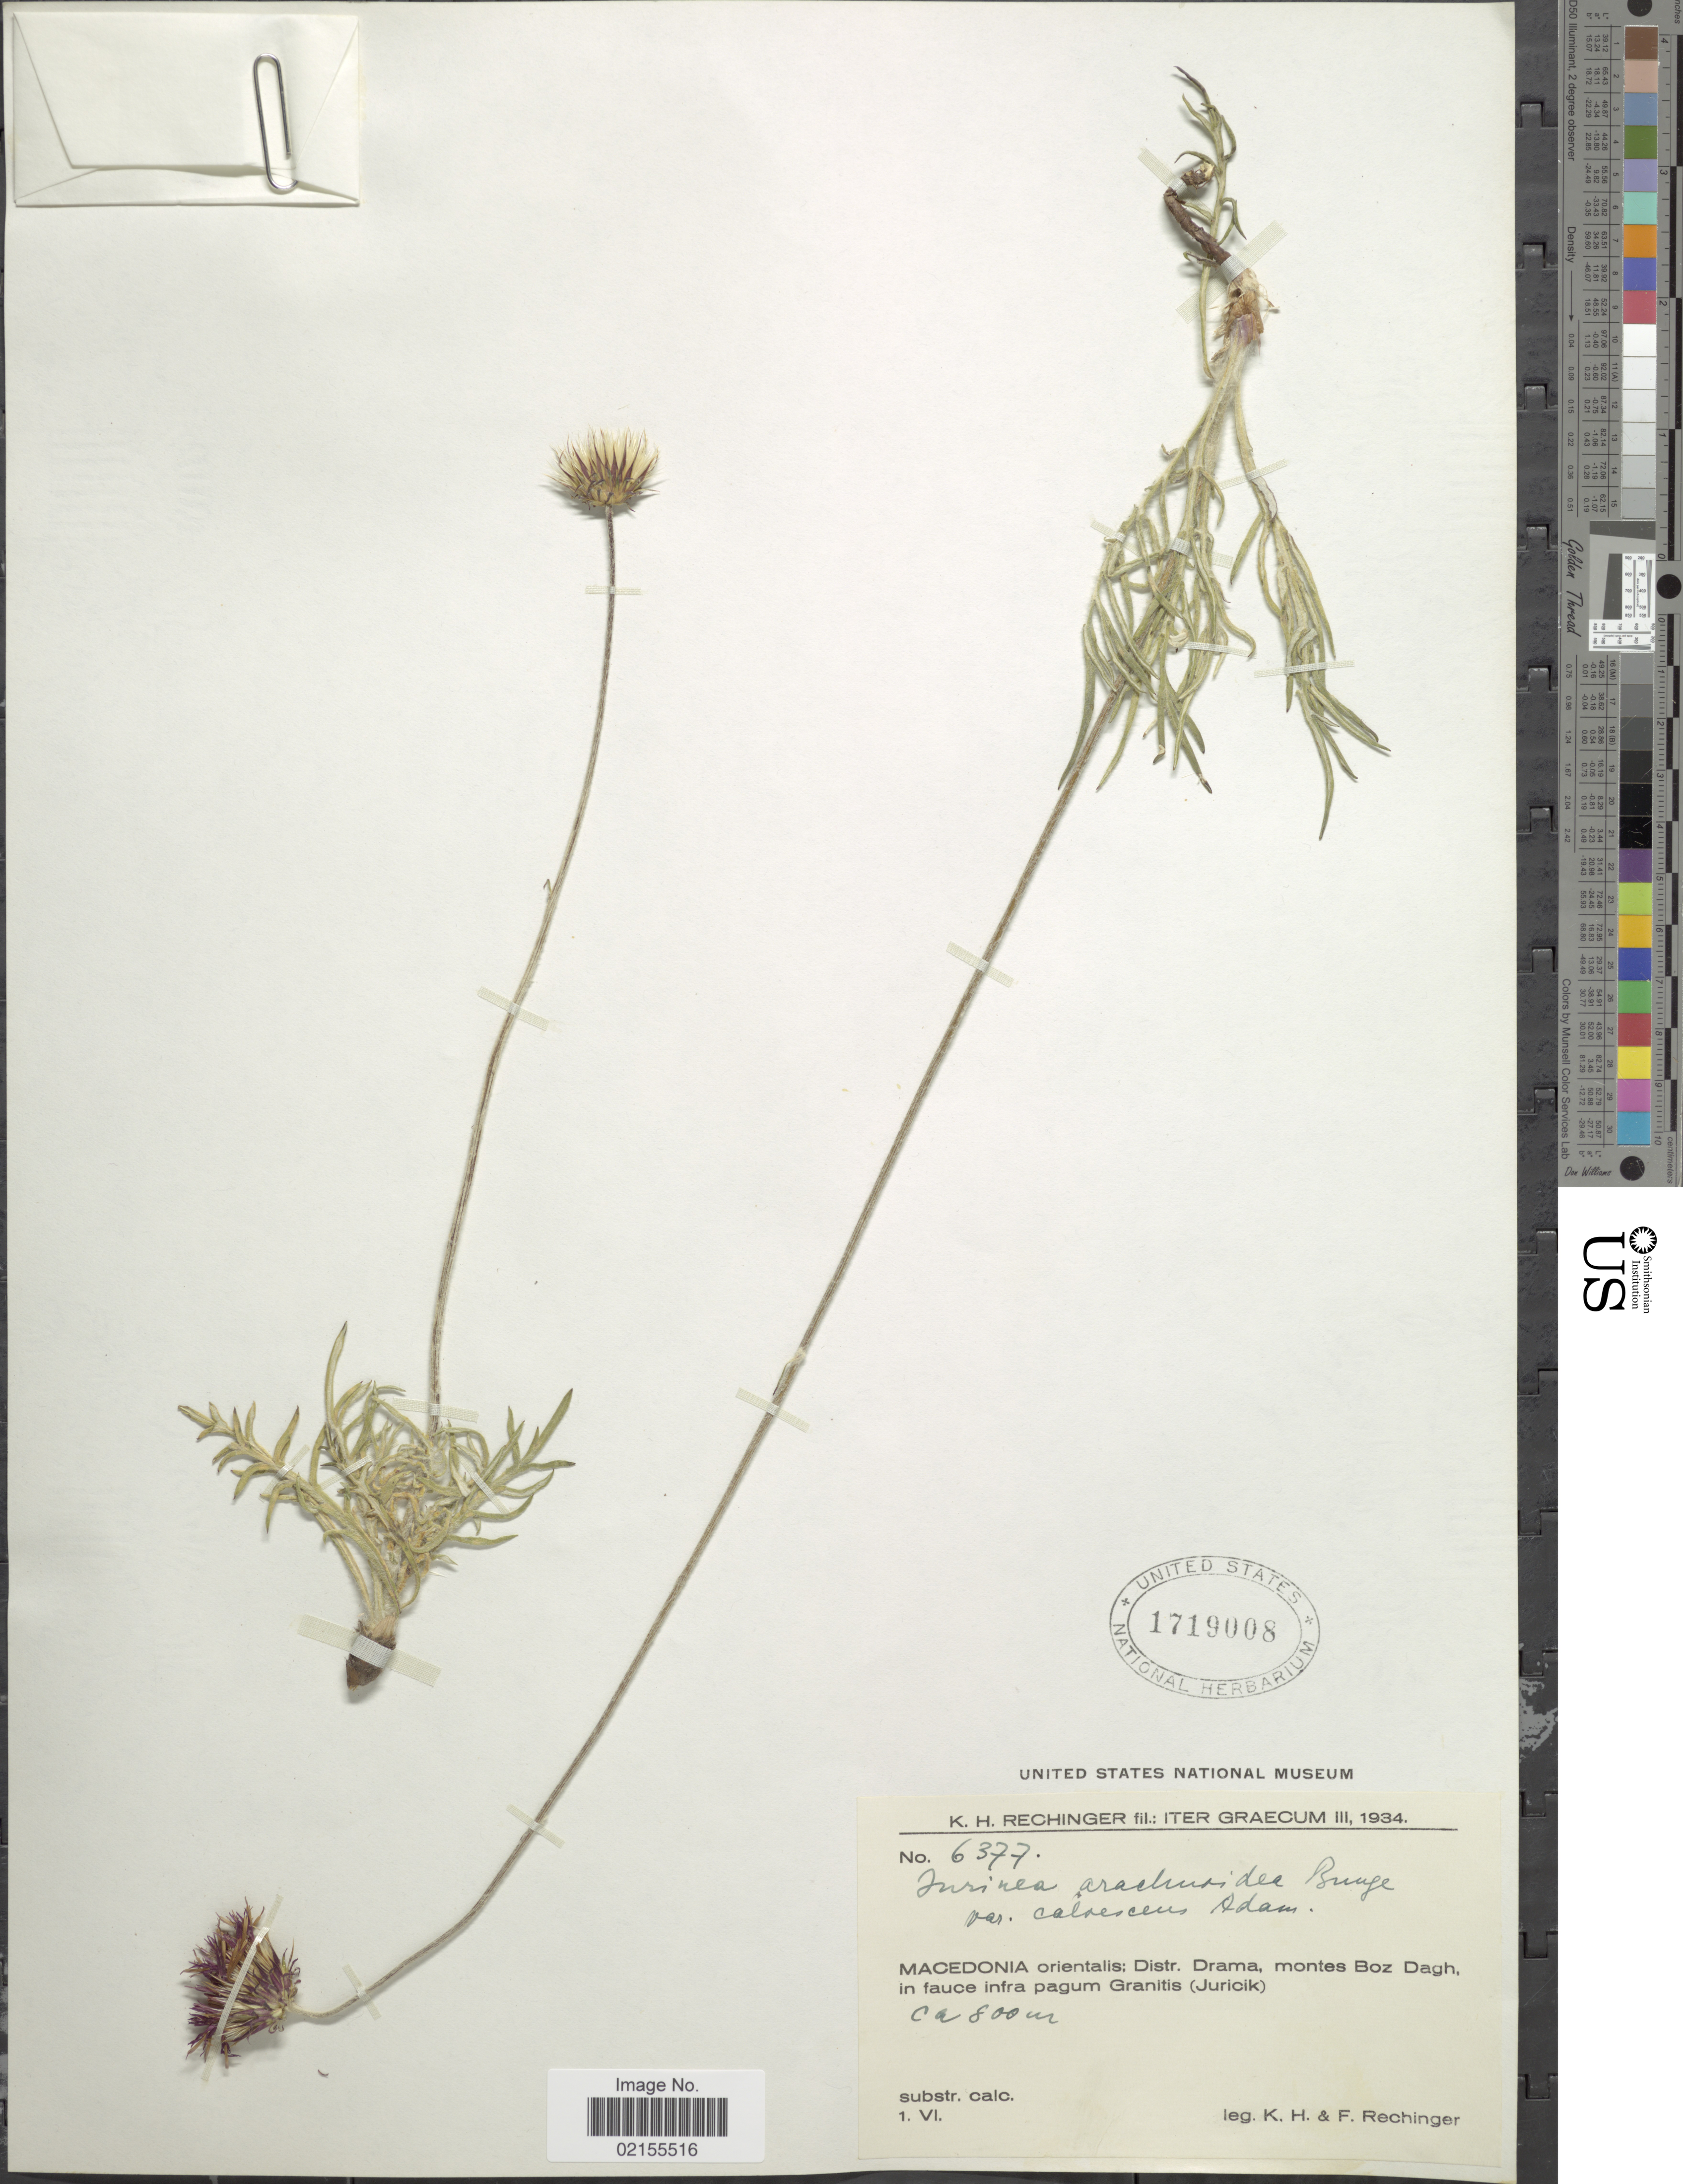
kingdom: Plantae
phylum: Tracheophyta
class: Magnoliopsida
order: Asterales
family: Asteraceae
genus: Jurinea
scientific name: Jurinea arachnoides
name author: Bunge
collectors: K. H. Rechinger & F. Rechinger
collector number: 6377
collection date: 1934-06-01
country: Greece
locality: Graecum, Macedonia Orientalis, Distr. Drama, montes Boz Dagh, pagum Granitis (Juricik)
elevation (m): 800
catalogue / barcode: US 1719008